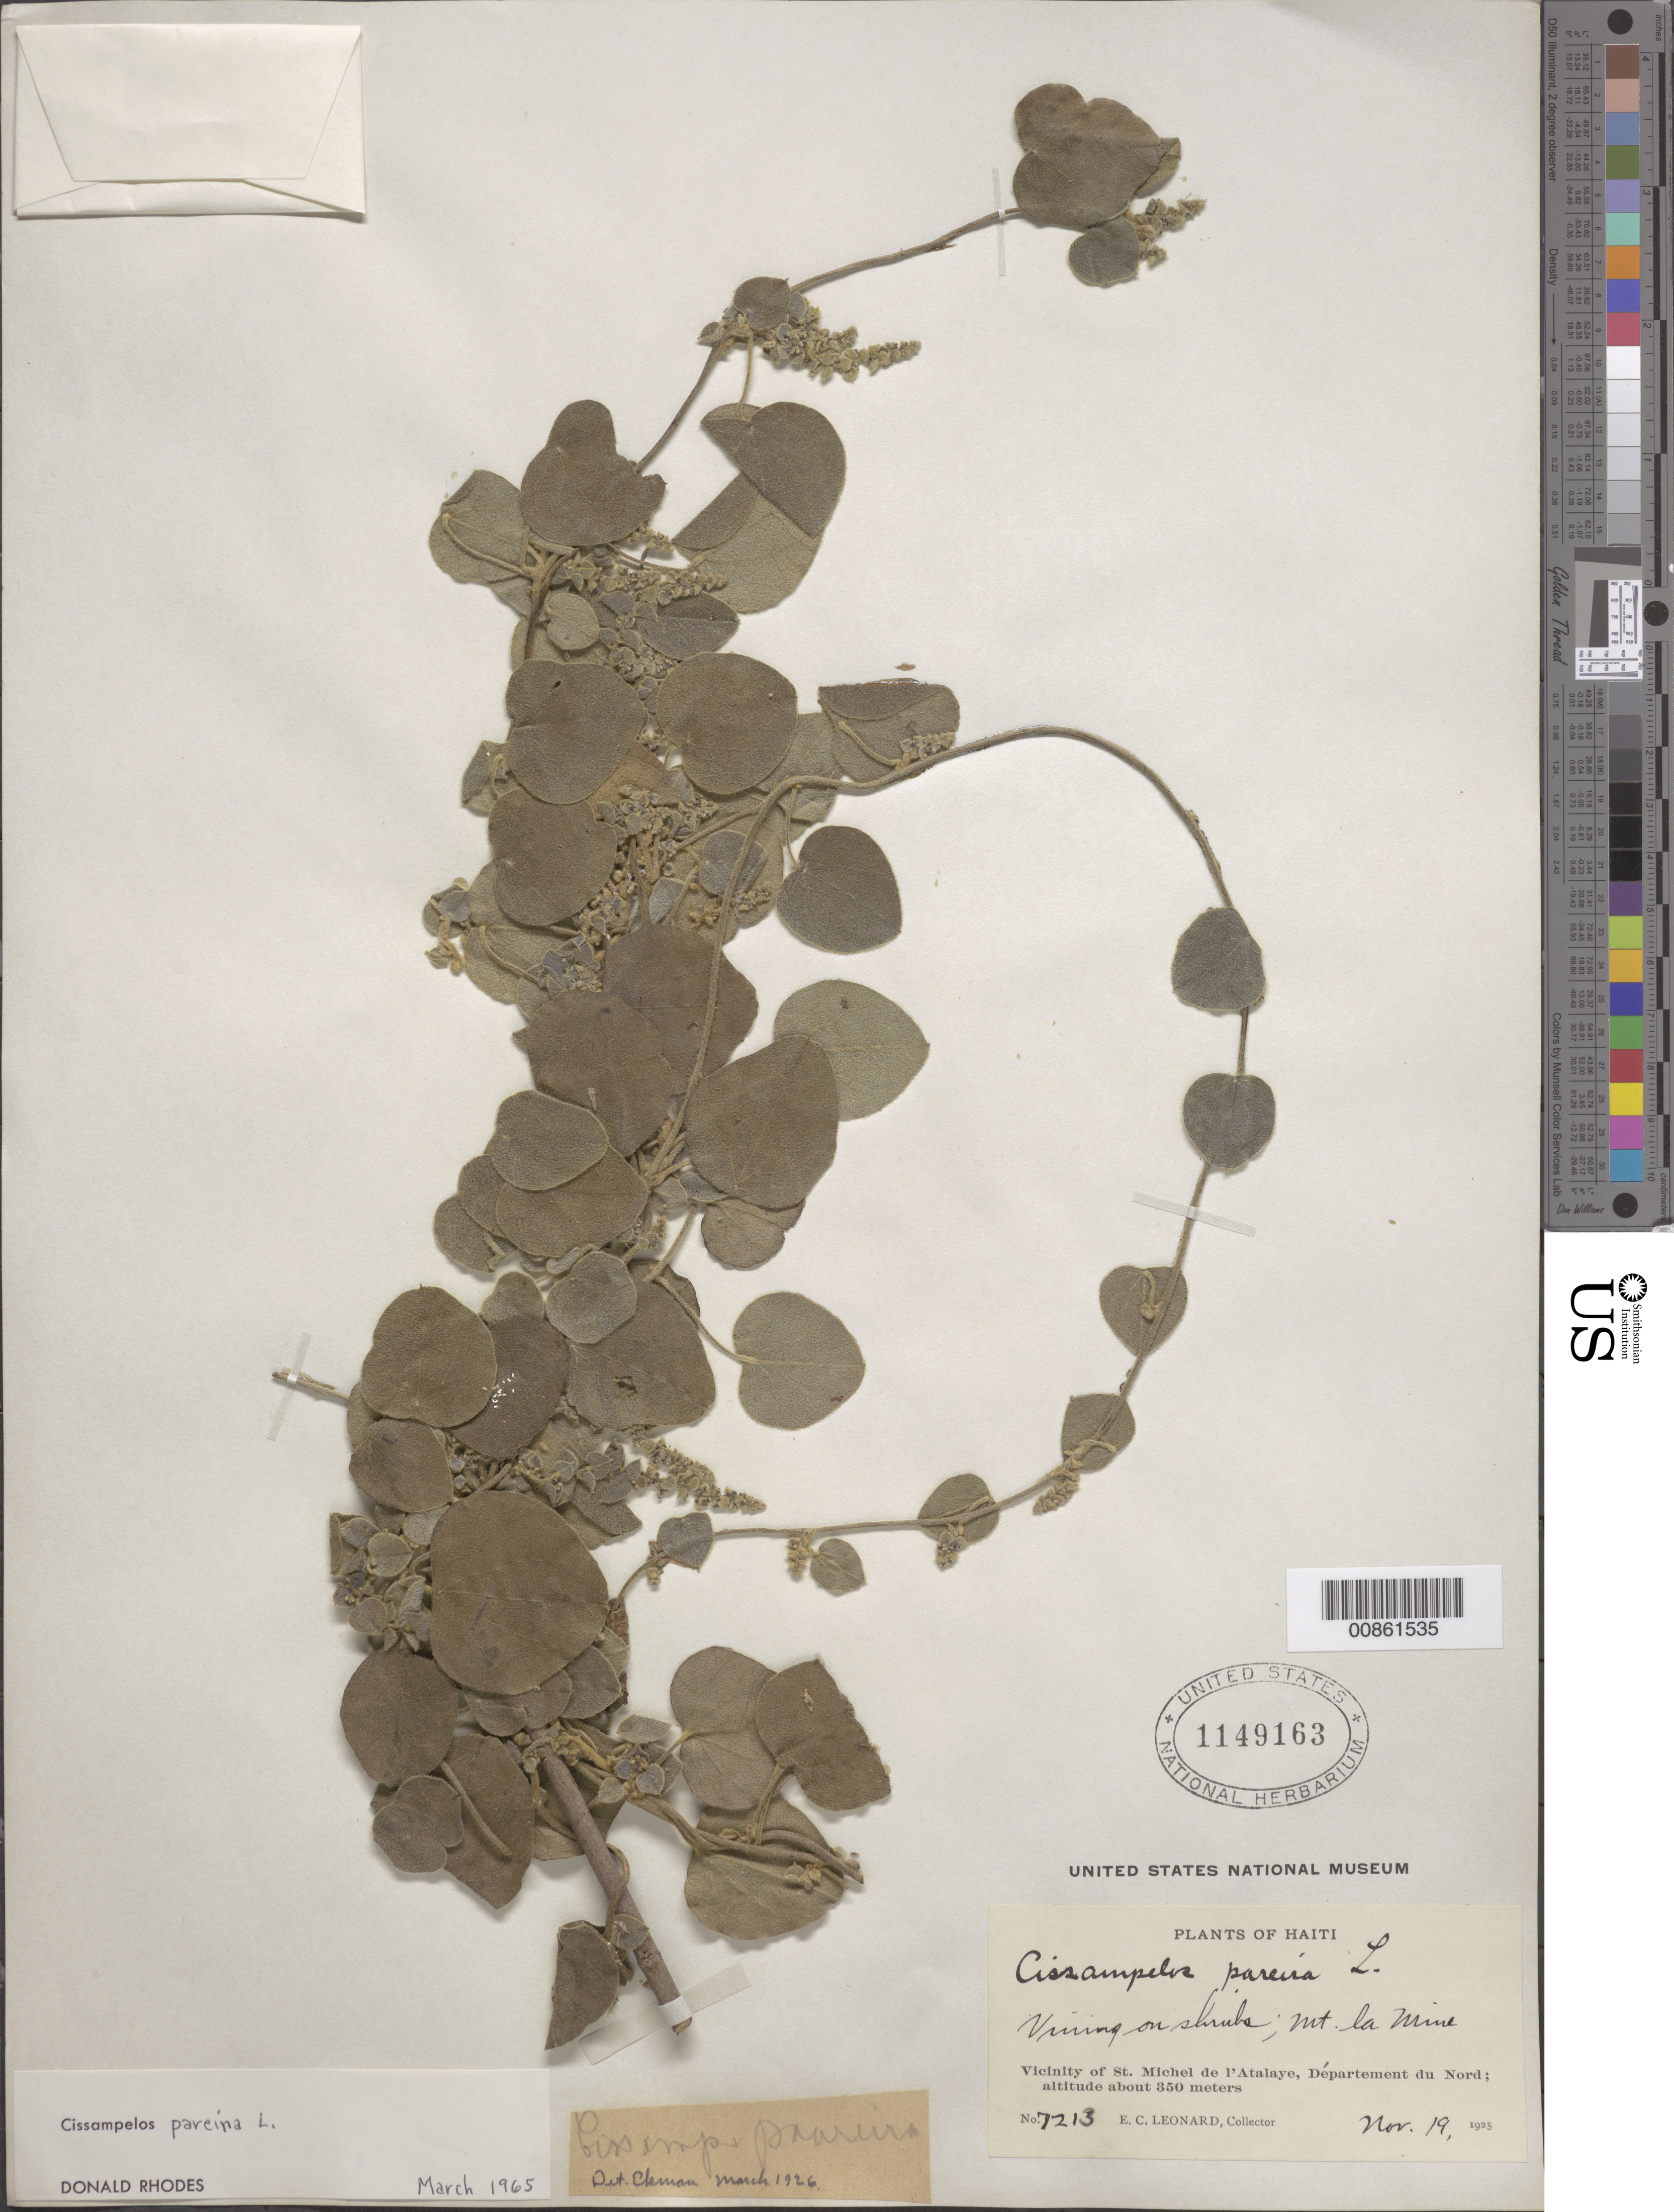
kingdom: Plantae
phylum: Tracheophyta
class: Magnoliopsida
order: Ranunculales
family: Menispermaceae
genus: Cissampelos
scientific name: Cissampelos pareira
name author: L.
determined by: Rhodes, D.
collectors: E. C. Leonard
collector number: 7213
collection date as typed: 19 Nov 1925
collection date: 1925-11-19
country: Haiti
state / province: Nord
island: Hispaniola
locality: Vicinity of St. Michel de l'Atalaye. Mt. la Mine.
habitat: Vining on shrubs.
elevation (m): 350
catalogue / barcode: US 1149163